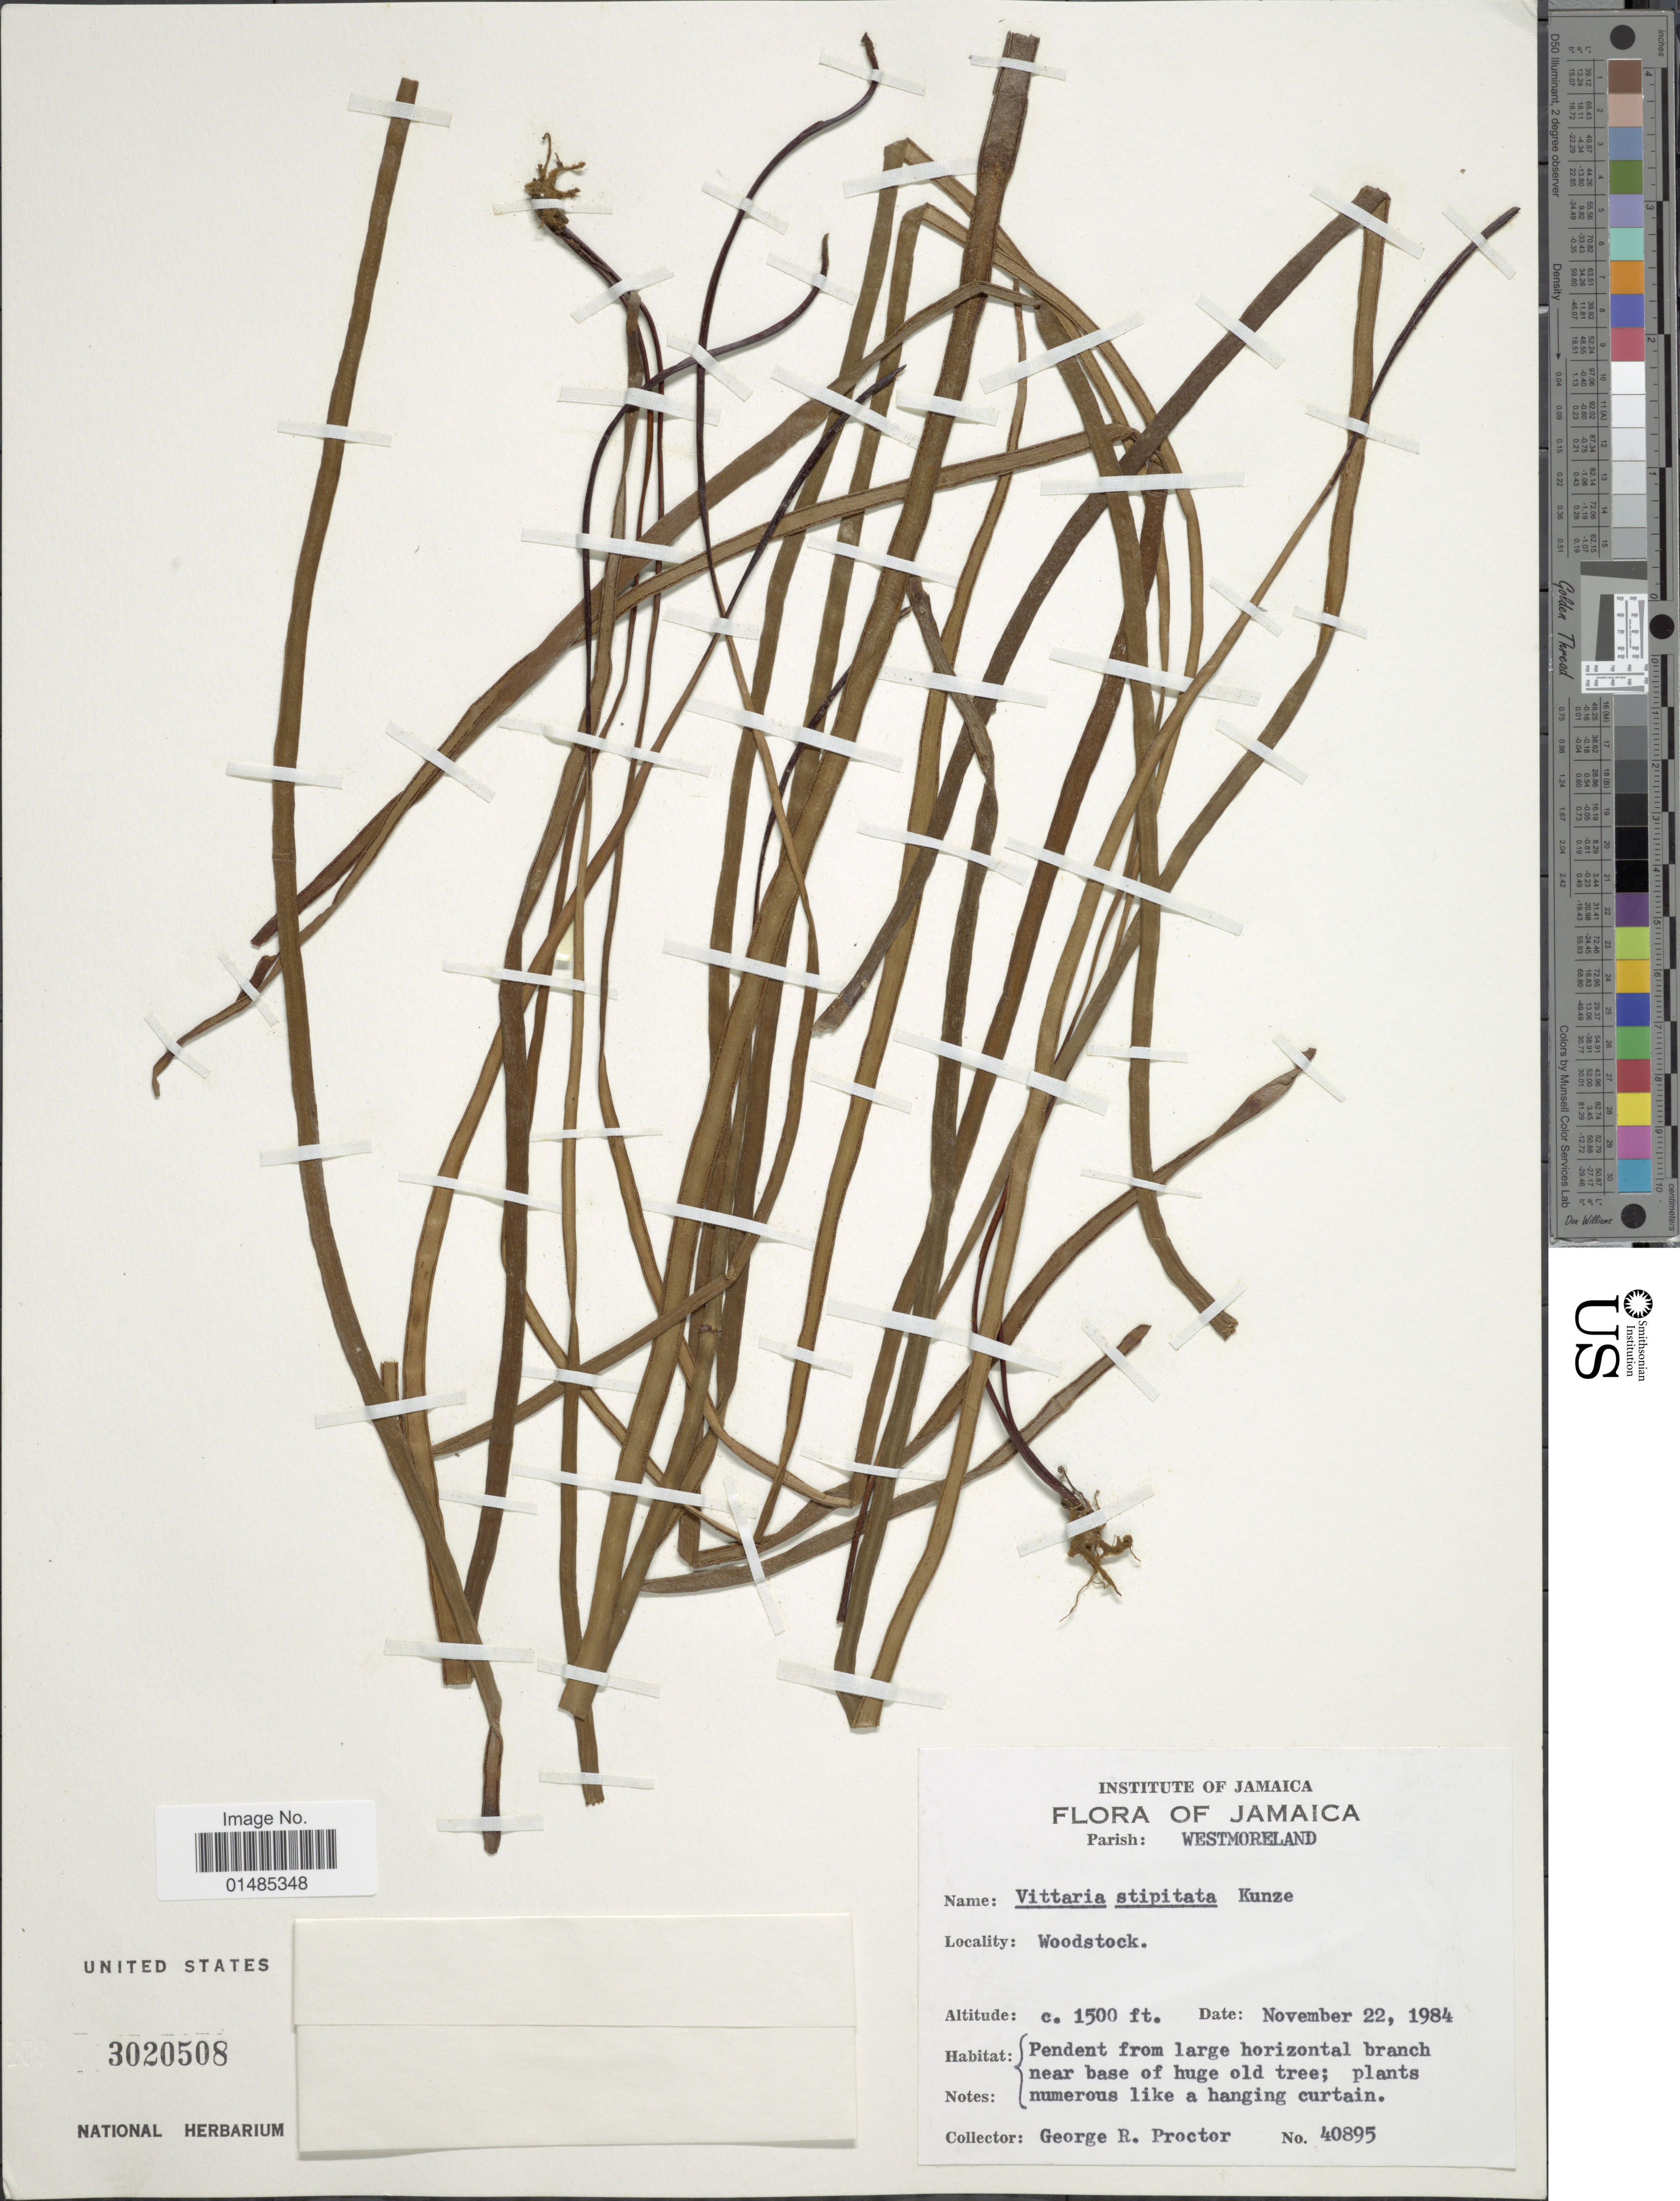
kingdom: Plantae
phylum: Tracheophyta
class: Polypodiopsida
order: Polypodiales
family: Pteridaceae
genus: Radiovittaria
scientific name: Radiovittaria stipitata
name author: (Kunze) E.H. Crane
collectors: G. R. Proctor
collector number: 40895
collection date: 1984-11-22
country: Jamaica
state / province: Westmoreland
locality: Woodstock.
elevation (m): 457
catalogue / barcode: US 3020508